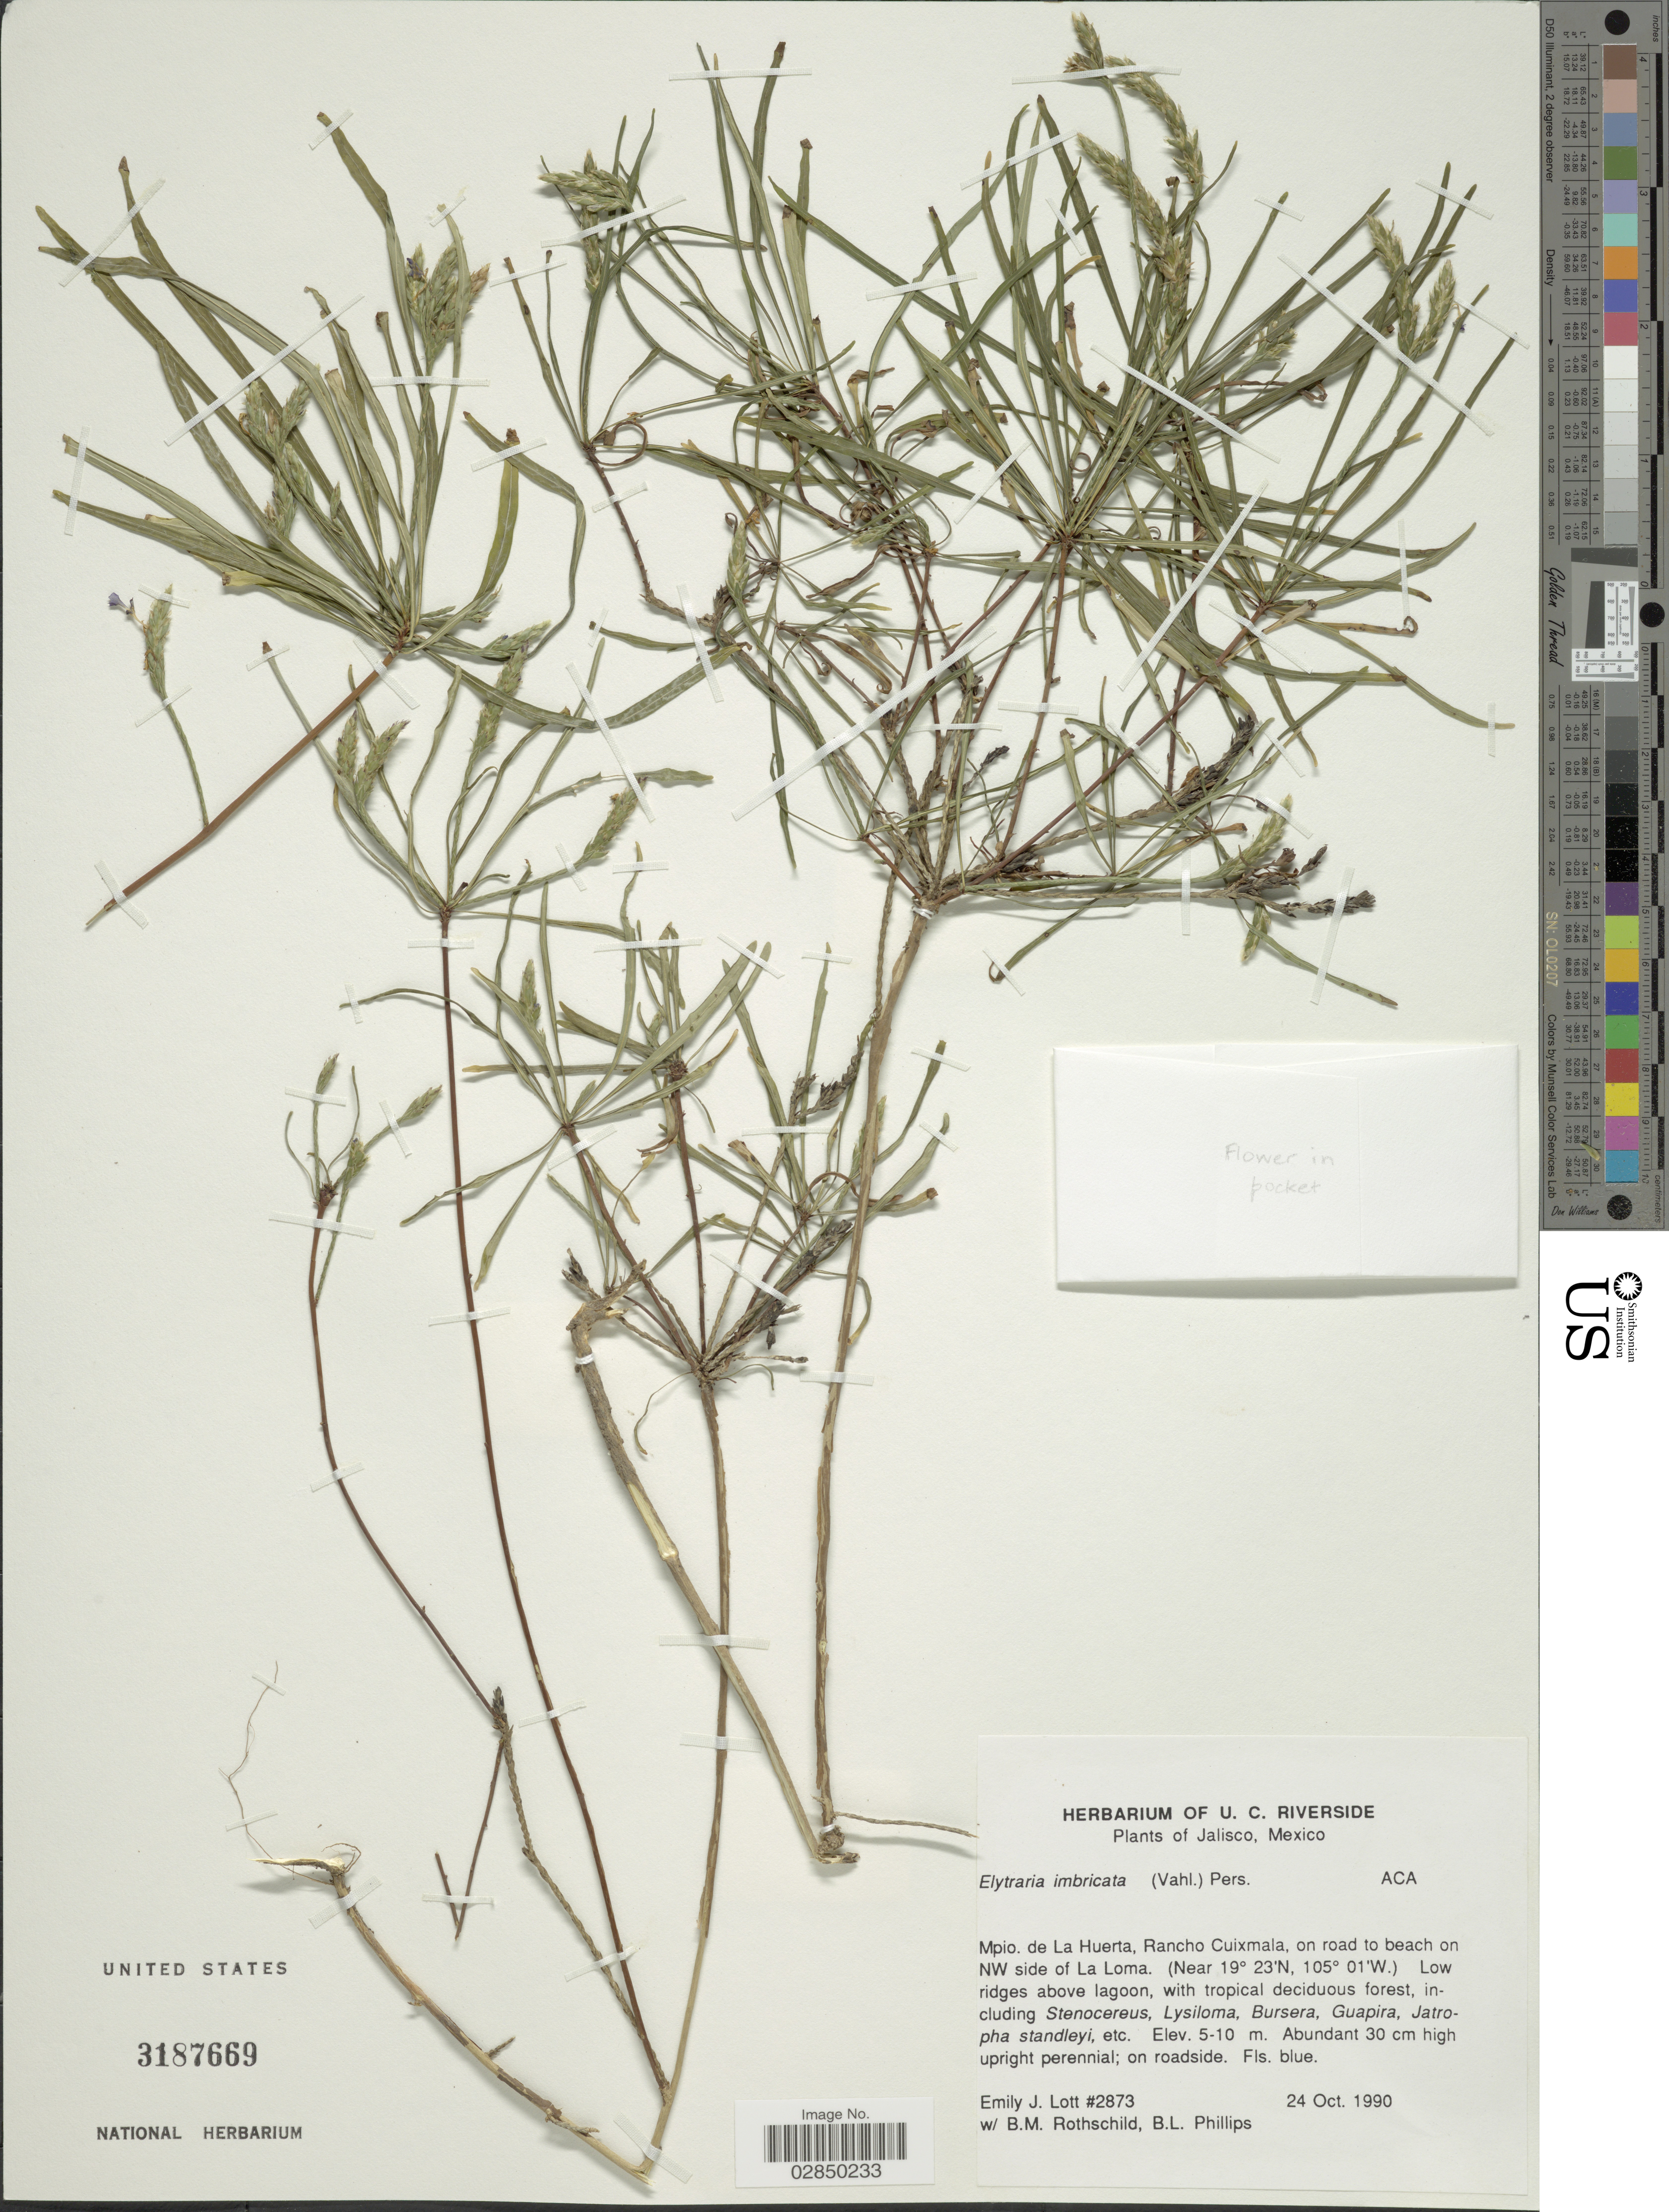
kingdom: Plantae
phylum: Tracheophyta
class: Magnoliopsida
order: Lamiales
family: Acanthaceae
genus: Elytraria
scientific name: Elytraria imbricata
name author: (Vahl) Pers.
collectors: E. J. Lott, B. Rothschild & B. L. Phillips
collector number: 2873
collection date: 1990-10-24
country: Mexico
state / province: Jalisco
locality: Mpio. de La Huerta, Rancho Cuixmala, on road to beach on NW side of La Loma.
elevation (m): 5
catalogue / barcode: US 3187669